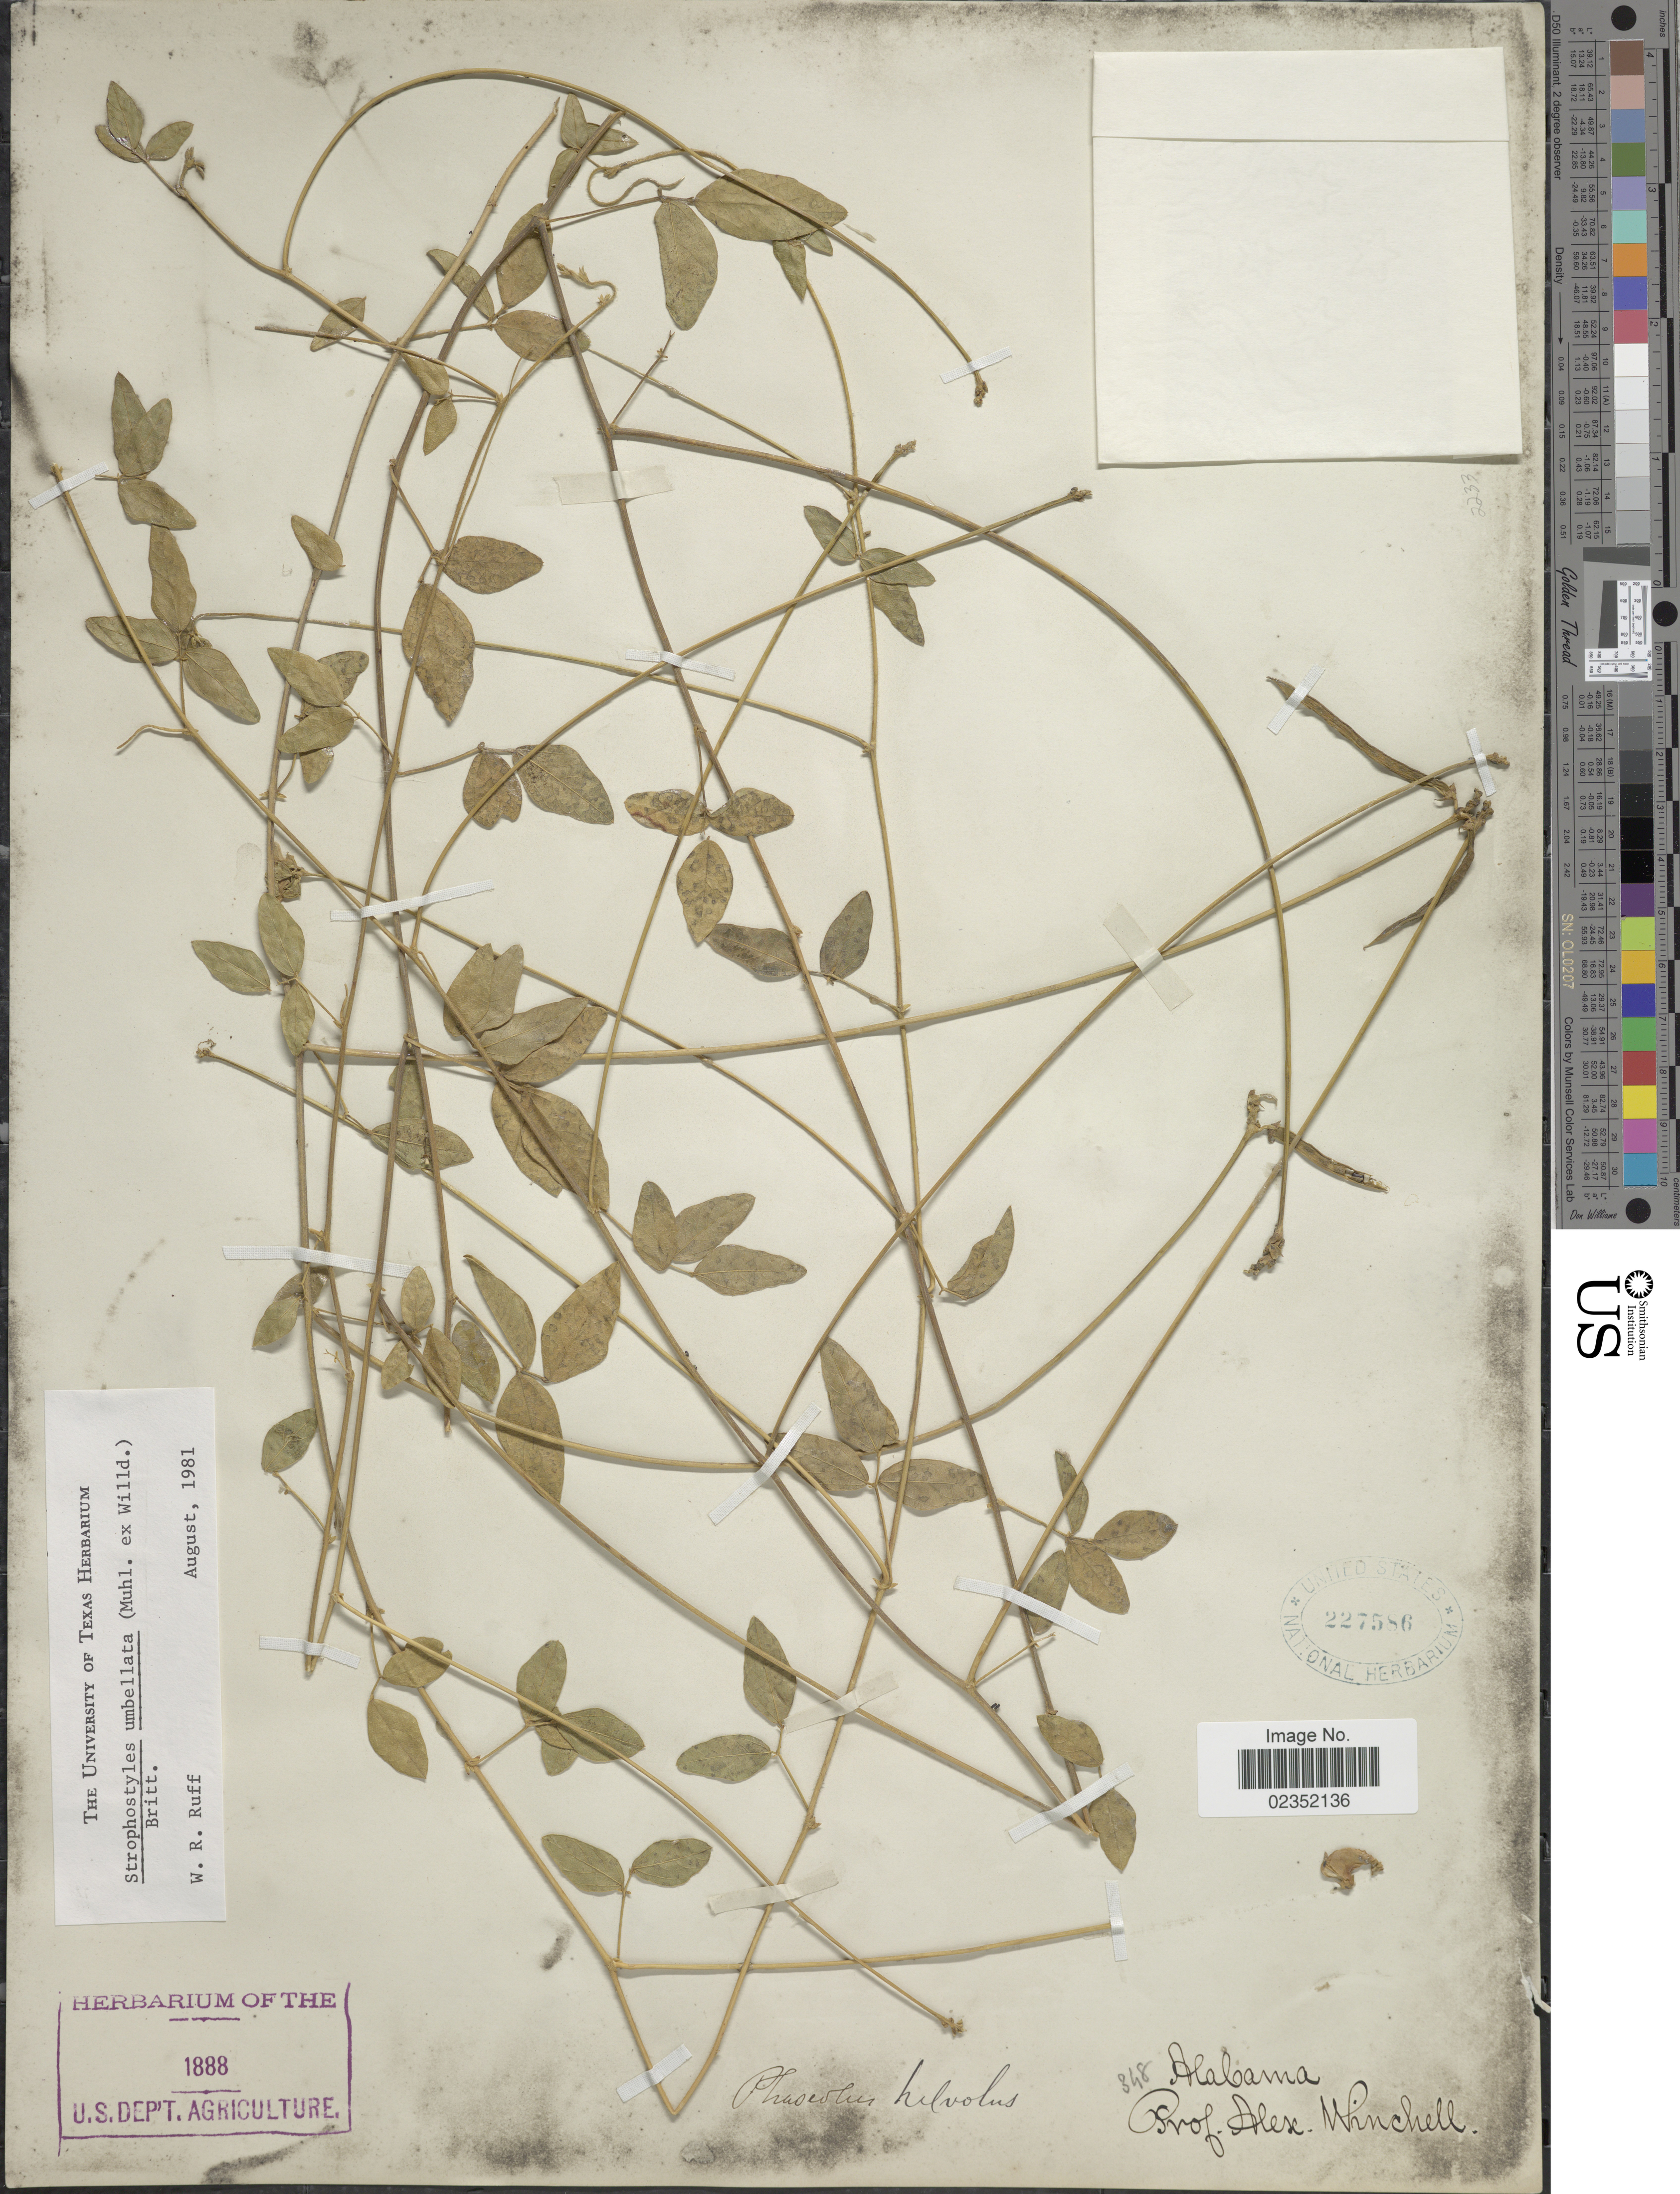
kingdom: Plantae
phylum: Tracheophyta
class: Magnoliopsida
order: Fabales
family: Fabaceae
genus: Strophostyles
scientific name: Strophostyles umbellata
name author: (Muhl. ex Willd.) Britton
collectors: A. Winchell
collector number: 848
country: United States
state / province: Alabama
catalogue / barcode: US 227586